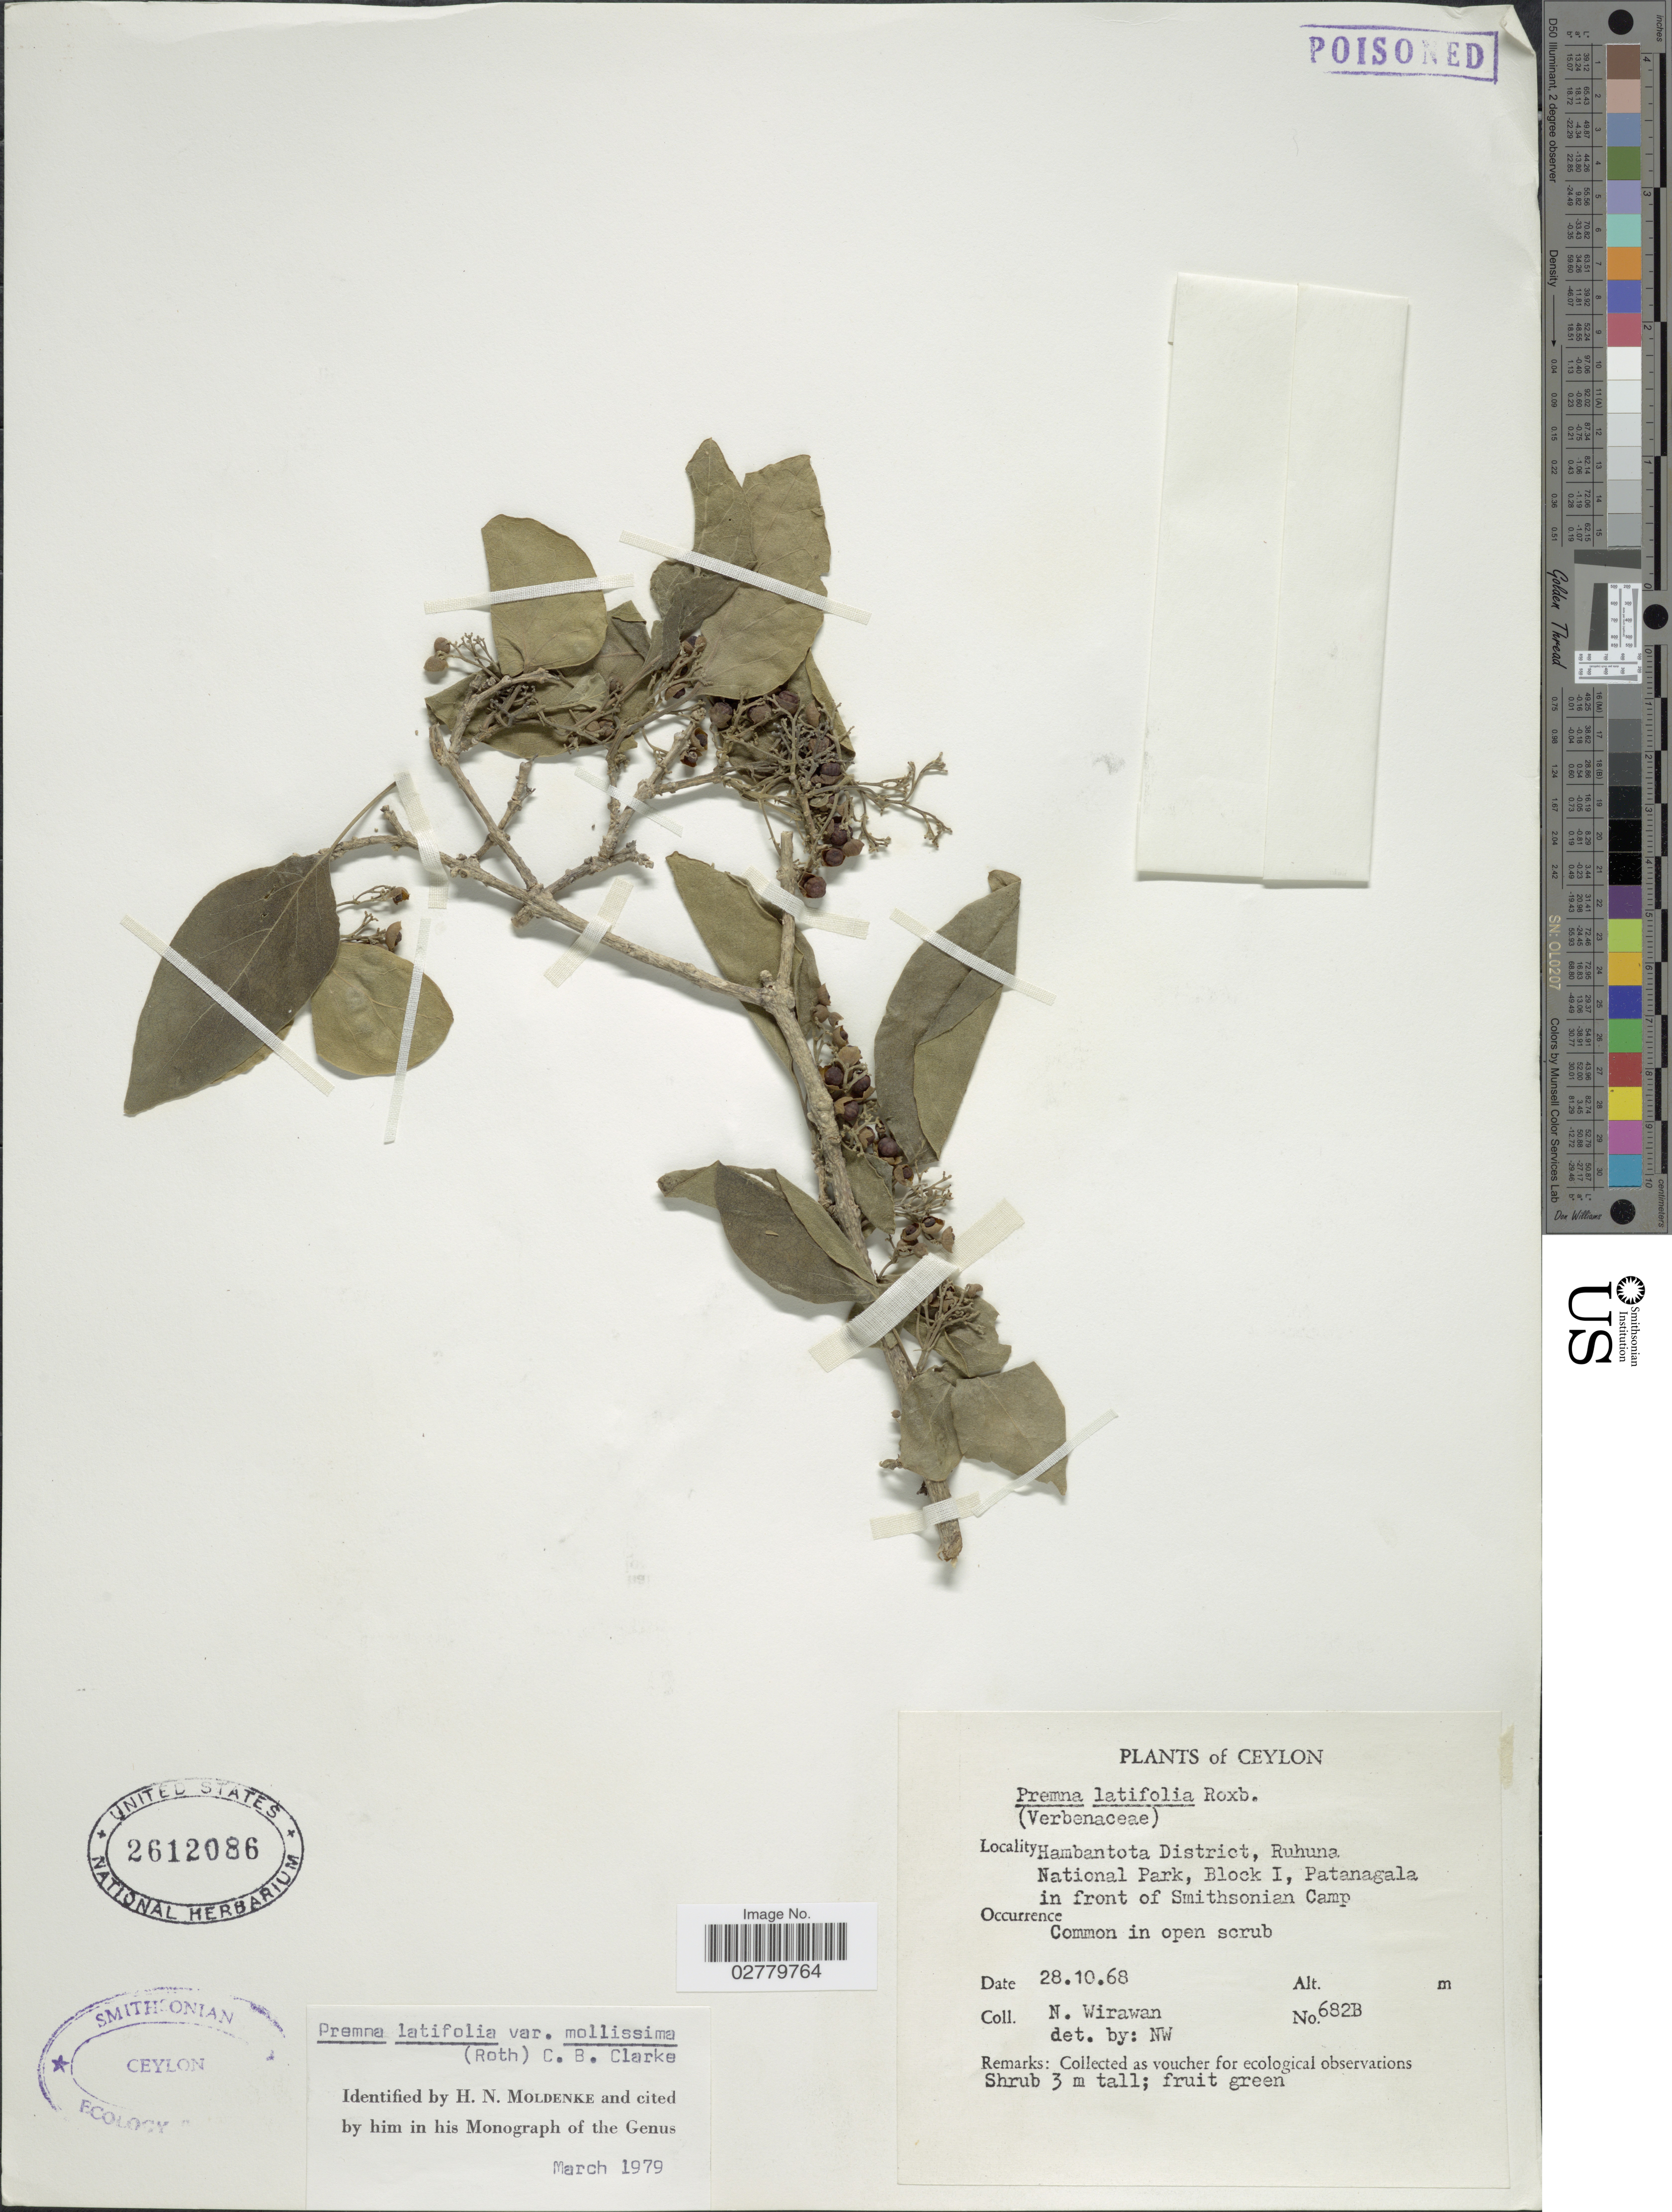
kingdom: Plantae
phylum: Tracheophyta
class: Magnoliopsida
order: Lamiales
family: Lamiaceae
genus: Premna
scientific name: Premna mollissima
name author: Roth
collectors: N. Wirawan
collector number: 682B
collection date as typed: Transcribed d/m/y: 28/10/68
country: Sri Lanka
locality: Ceylon. Hambantota District, Ruhuna National Park, Block I, Patanagala in front of Smithsonian Camp.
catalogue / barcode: US 2612086